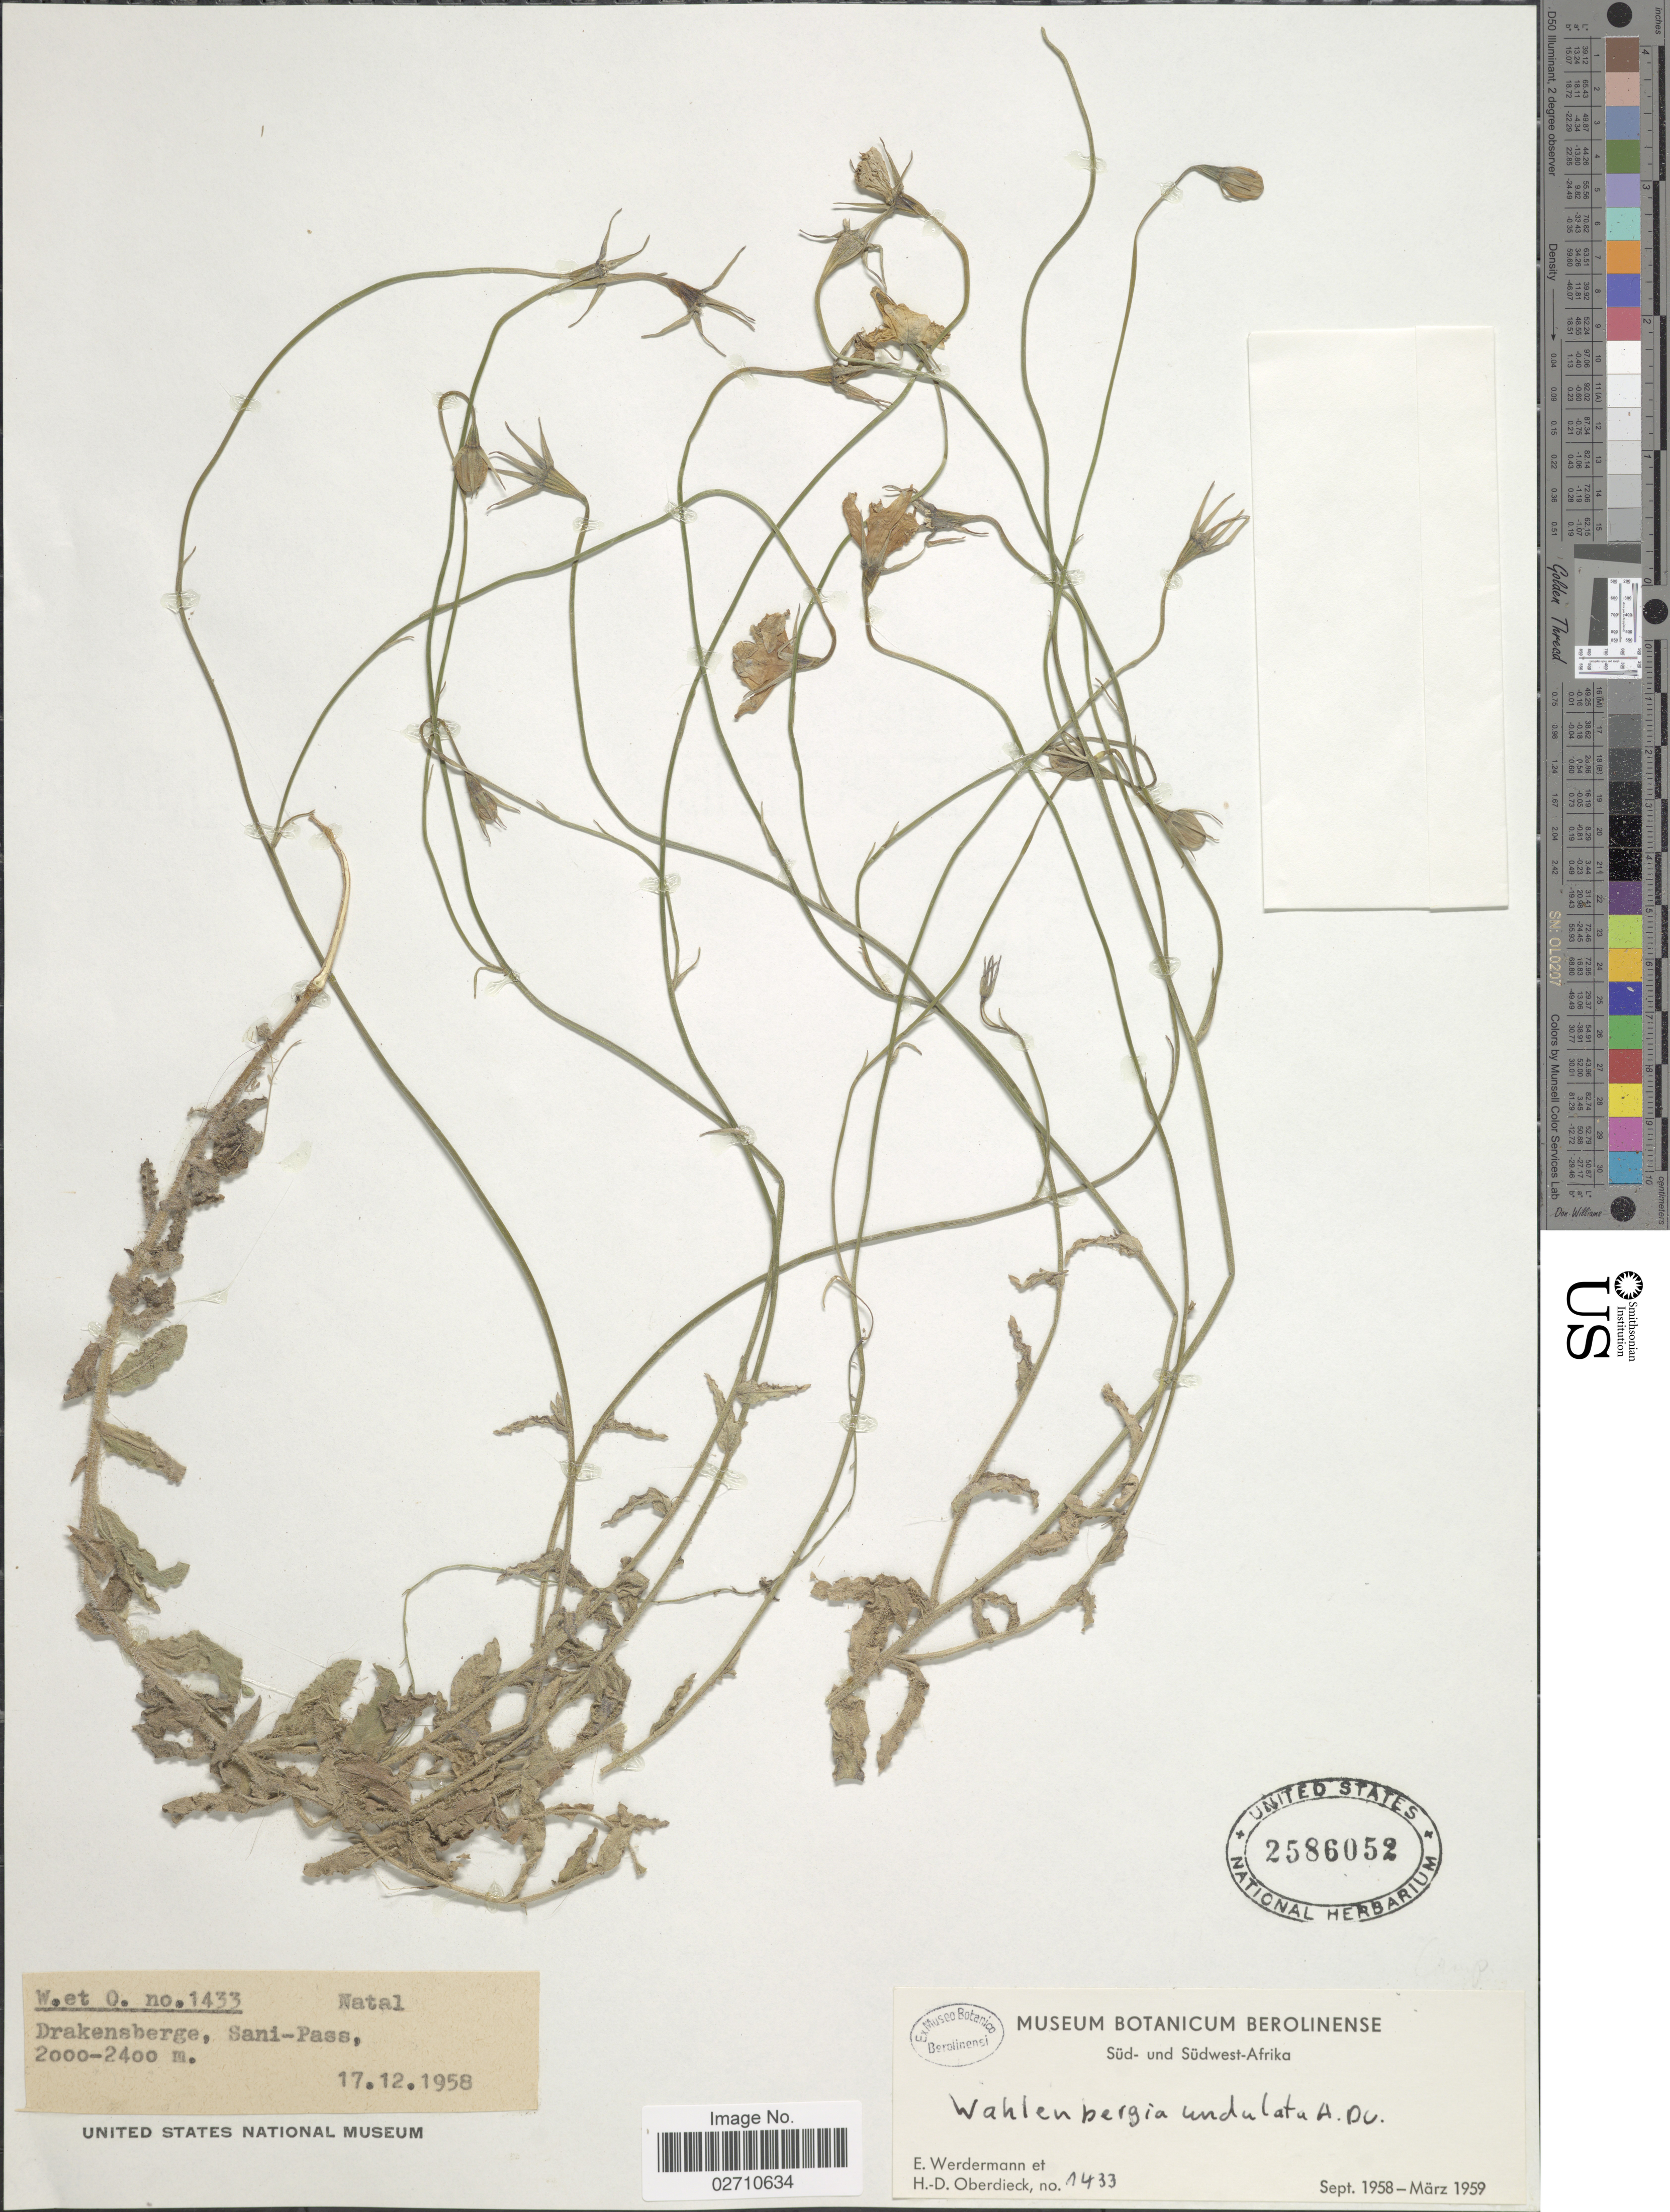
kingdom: Plantae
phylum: Tracheophyta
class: Magnoliopsida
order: Asterales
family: Campanulaceae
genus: Wahlenbergia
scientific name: Wahlenbergia undulata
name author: (L. f.) A. DC.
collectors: E. Werdermann & H. Oberdieck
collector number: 1433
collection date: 1958-12-17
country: South Africa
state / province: KwaZulu-Natal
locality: Süd- und Süswest-Afrika. Natal, Drakensberge, Sani Pass.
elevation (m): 2000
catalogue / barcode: US 2586052